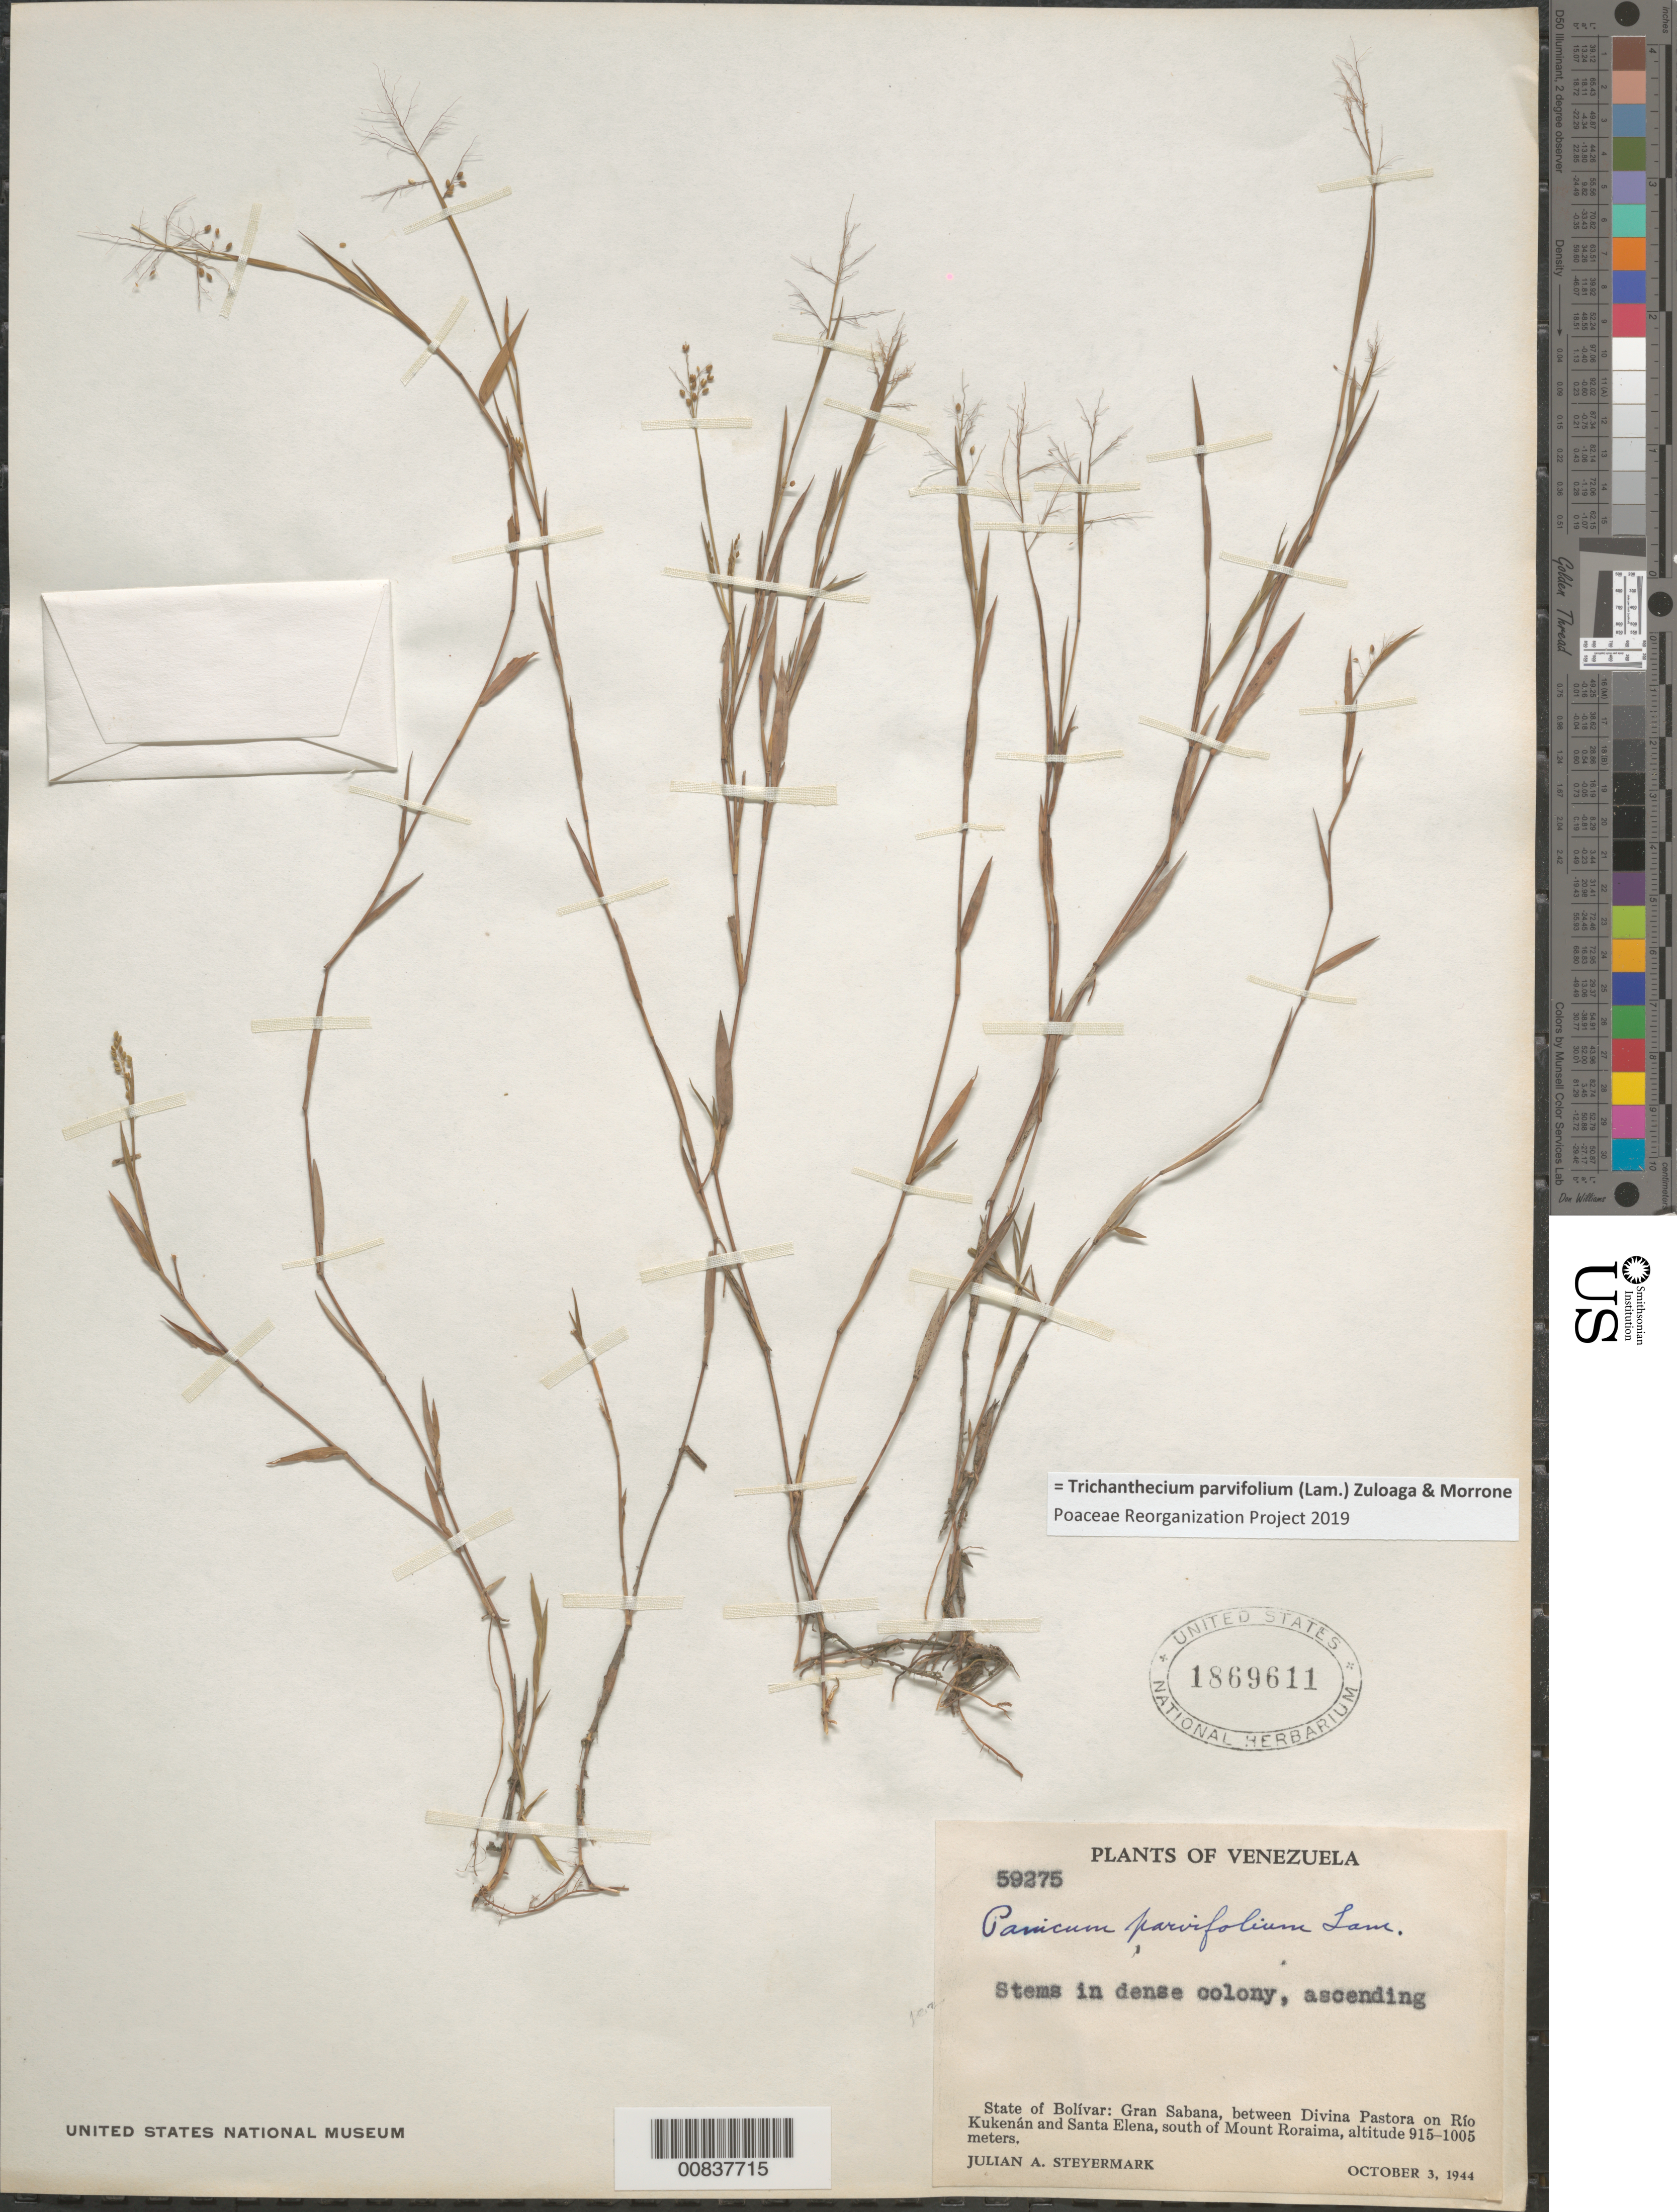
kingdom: Plantae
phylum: Tracheophyta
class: Liliopsida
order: Poales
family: Poaceae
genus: Trichanthecium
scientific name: Trichanthecium parvifolium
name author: (Lam.) Zuloaga & Morrone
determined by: Poaceae Reorganization Project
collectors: J. Steyermark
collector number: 59275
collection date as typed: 3-Oct-44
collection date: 1944-10-03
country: Venezuela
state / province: Bolívar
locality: Gran Sabana, between Divina Pastora on Río Kukenán and Santa Elena, south of Mount Roraima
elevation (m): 915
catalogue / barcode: US 1869611